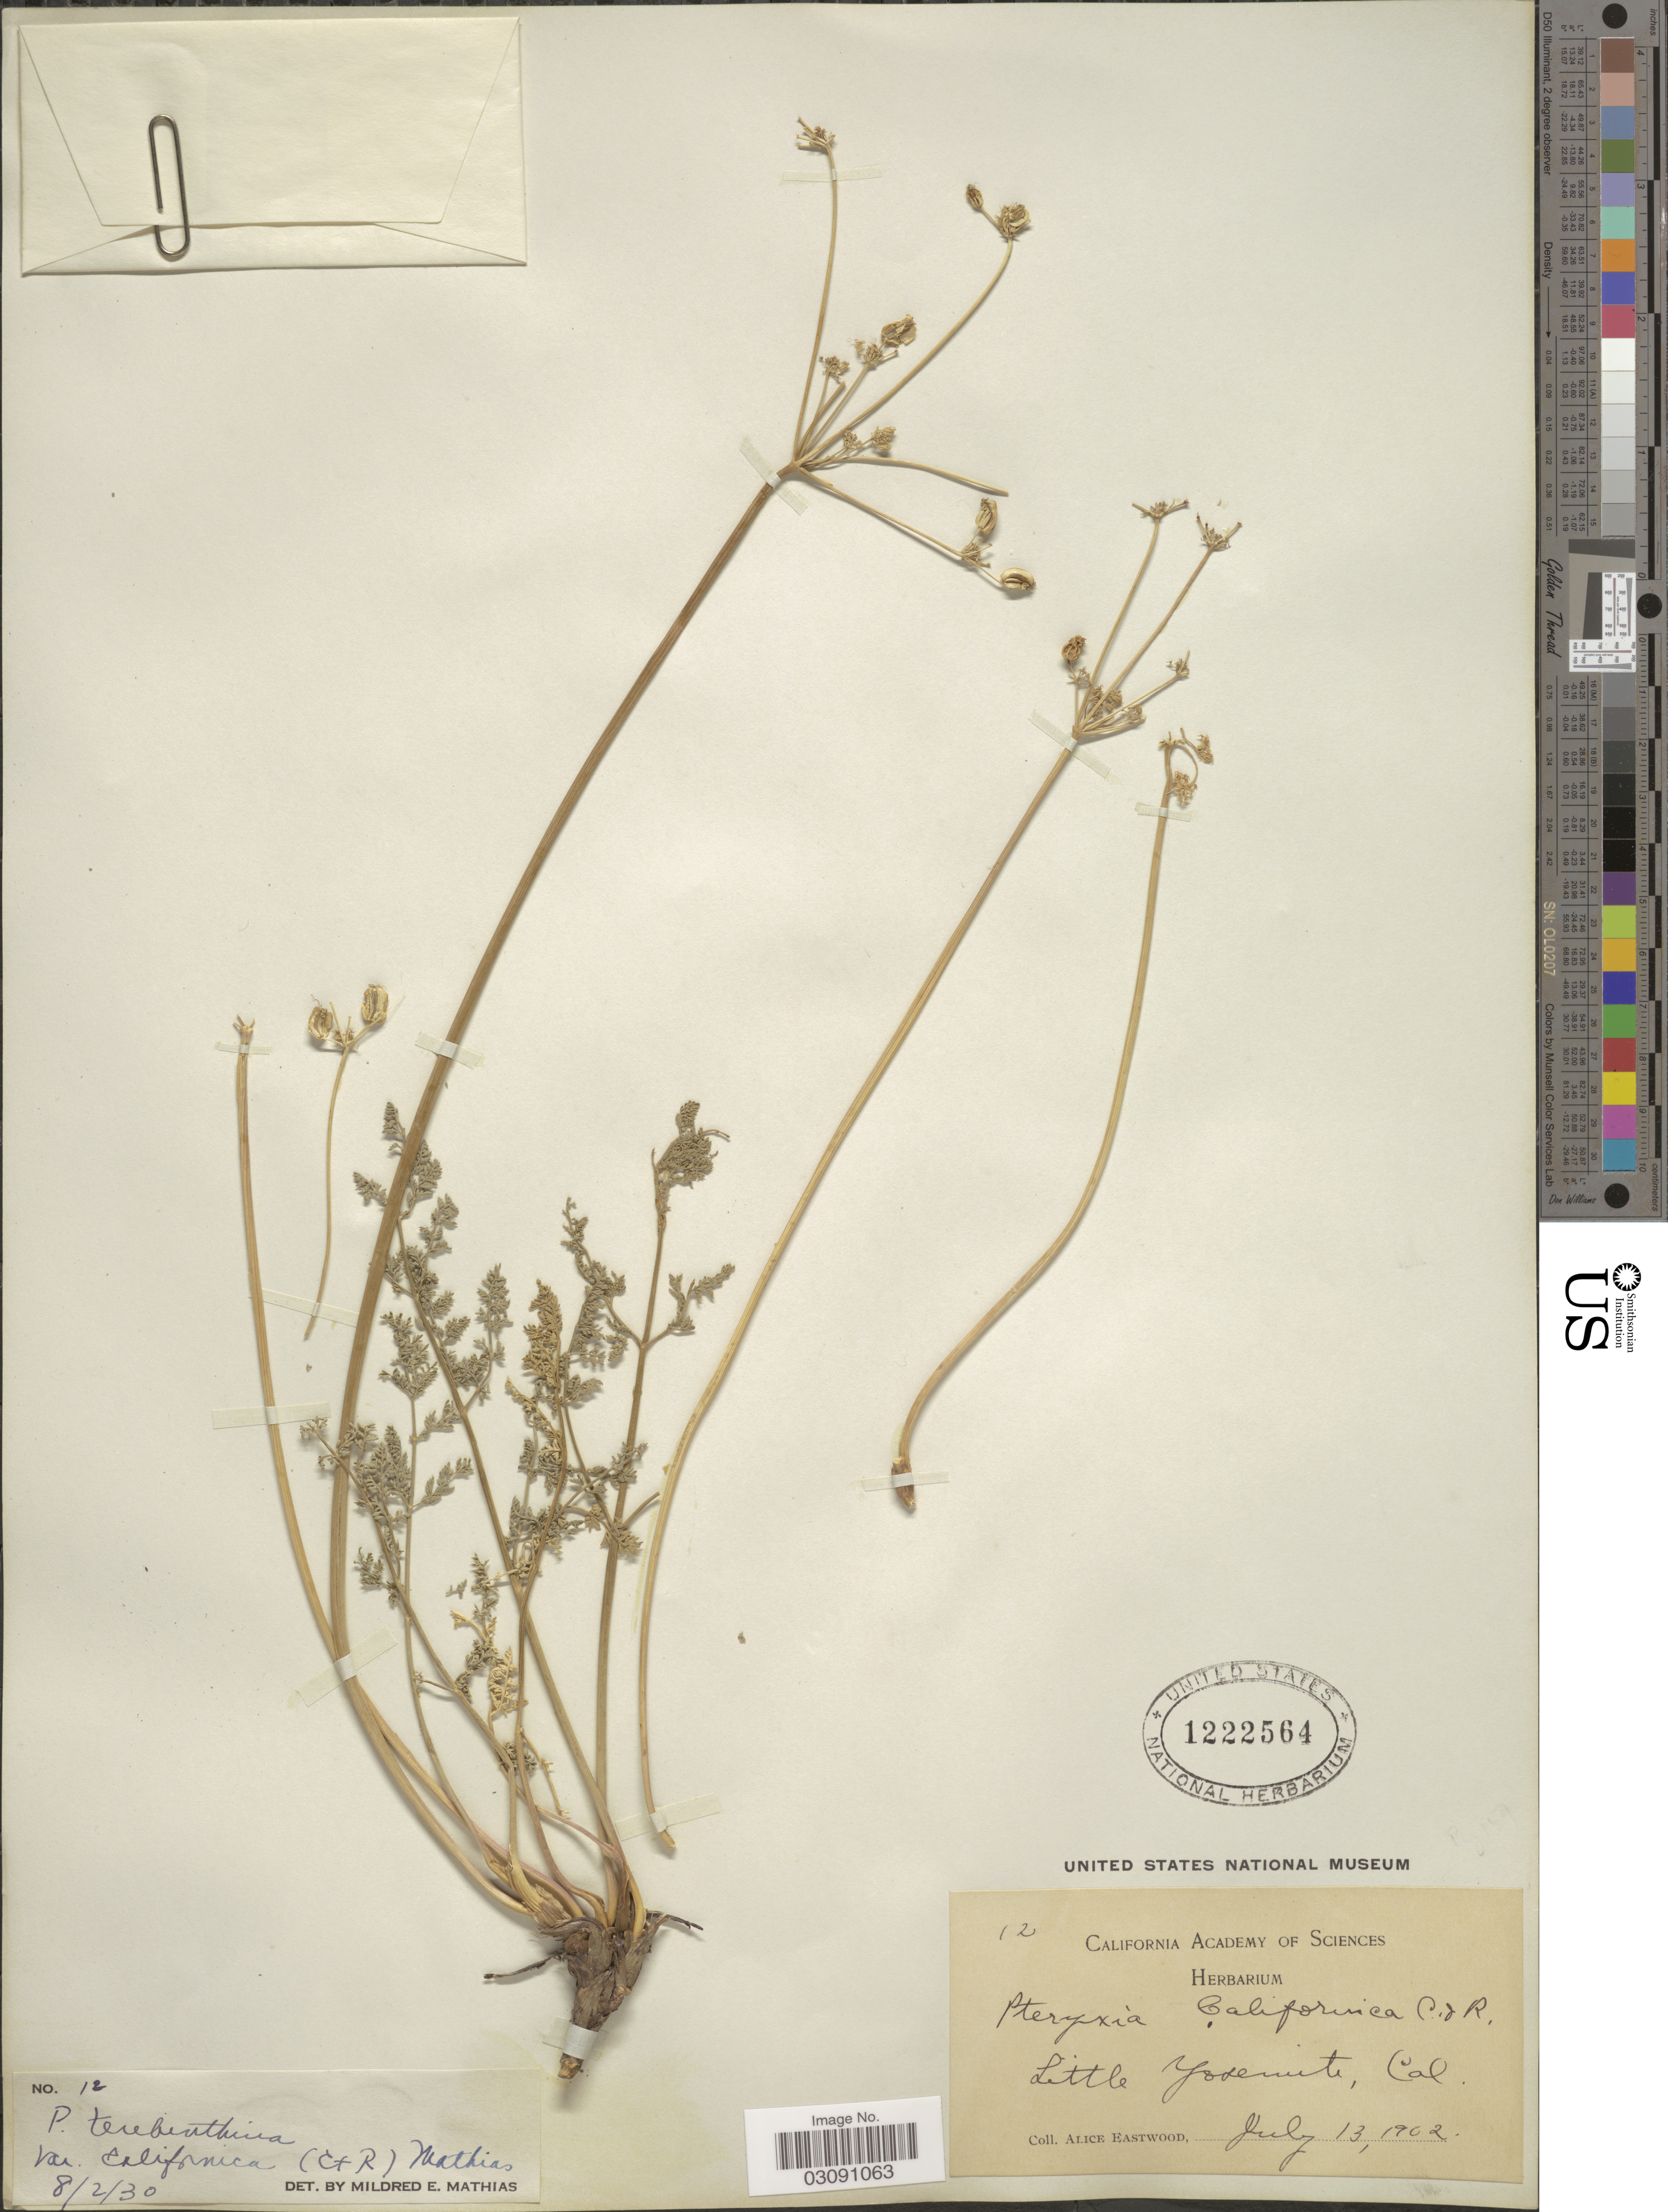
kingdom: Plantae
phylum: Tracheophyta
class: Magnoliopsida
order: Apiales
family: Apiaceae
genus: Pteryxia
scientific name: Pteryxia terebinthina var. californica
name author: (J.M. Coult. & Rose) Mathias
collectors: A. Eastwood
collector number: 12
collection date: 1902-07-13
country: United States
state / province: California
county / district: Mariposa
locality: Litte Yosemite.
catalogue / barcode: US 1222564